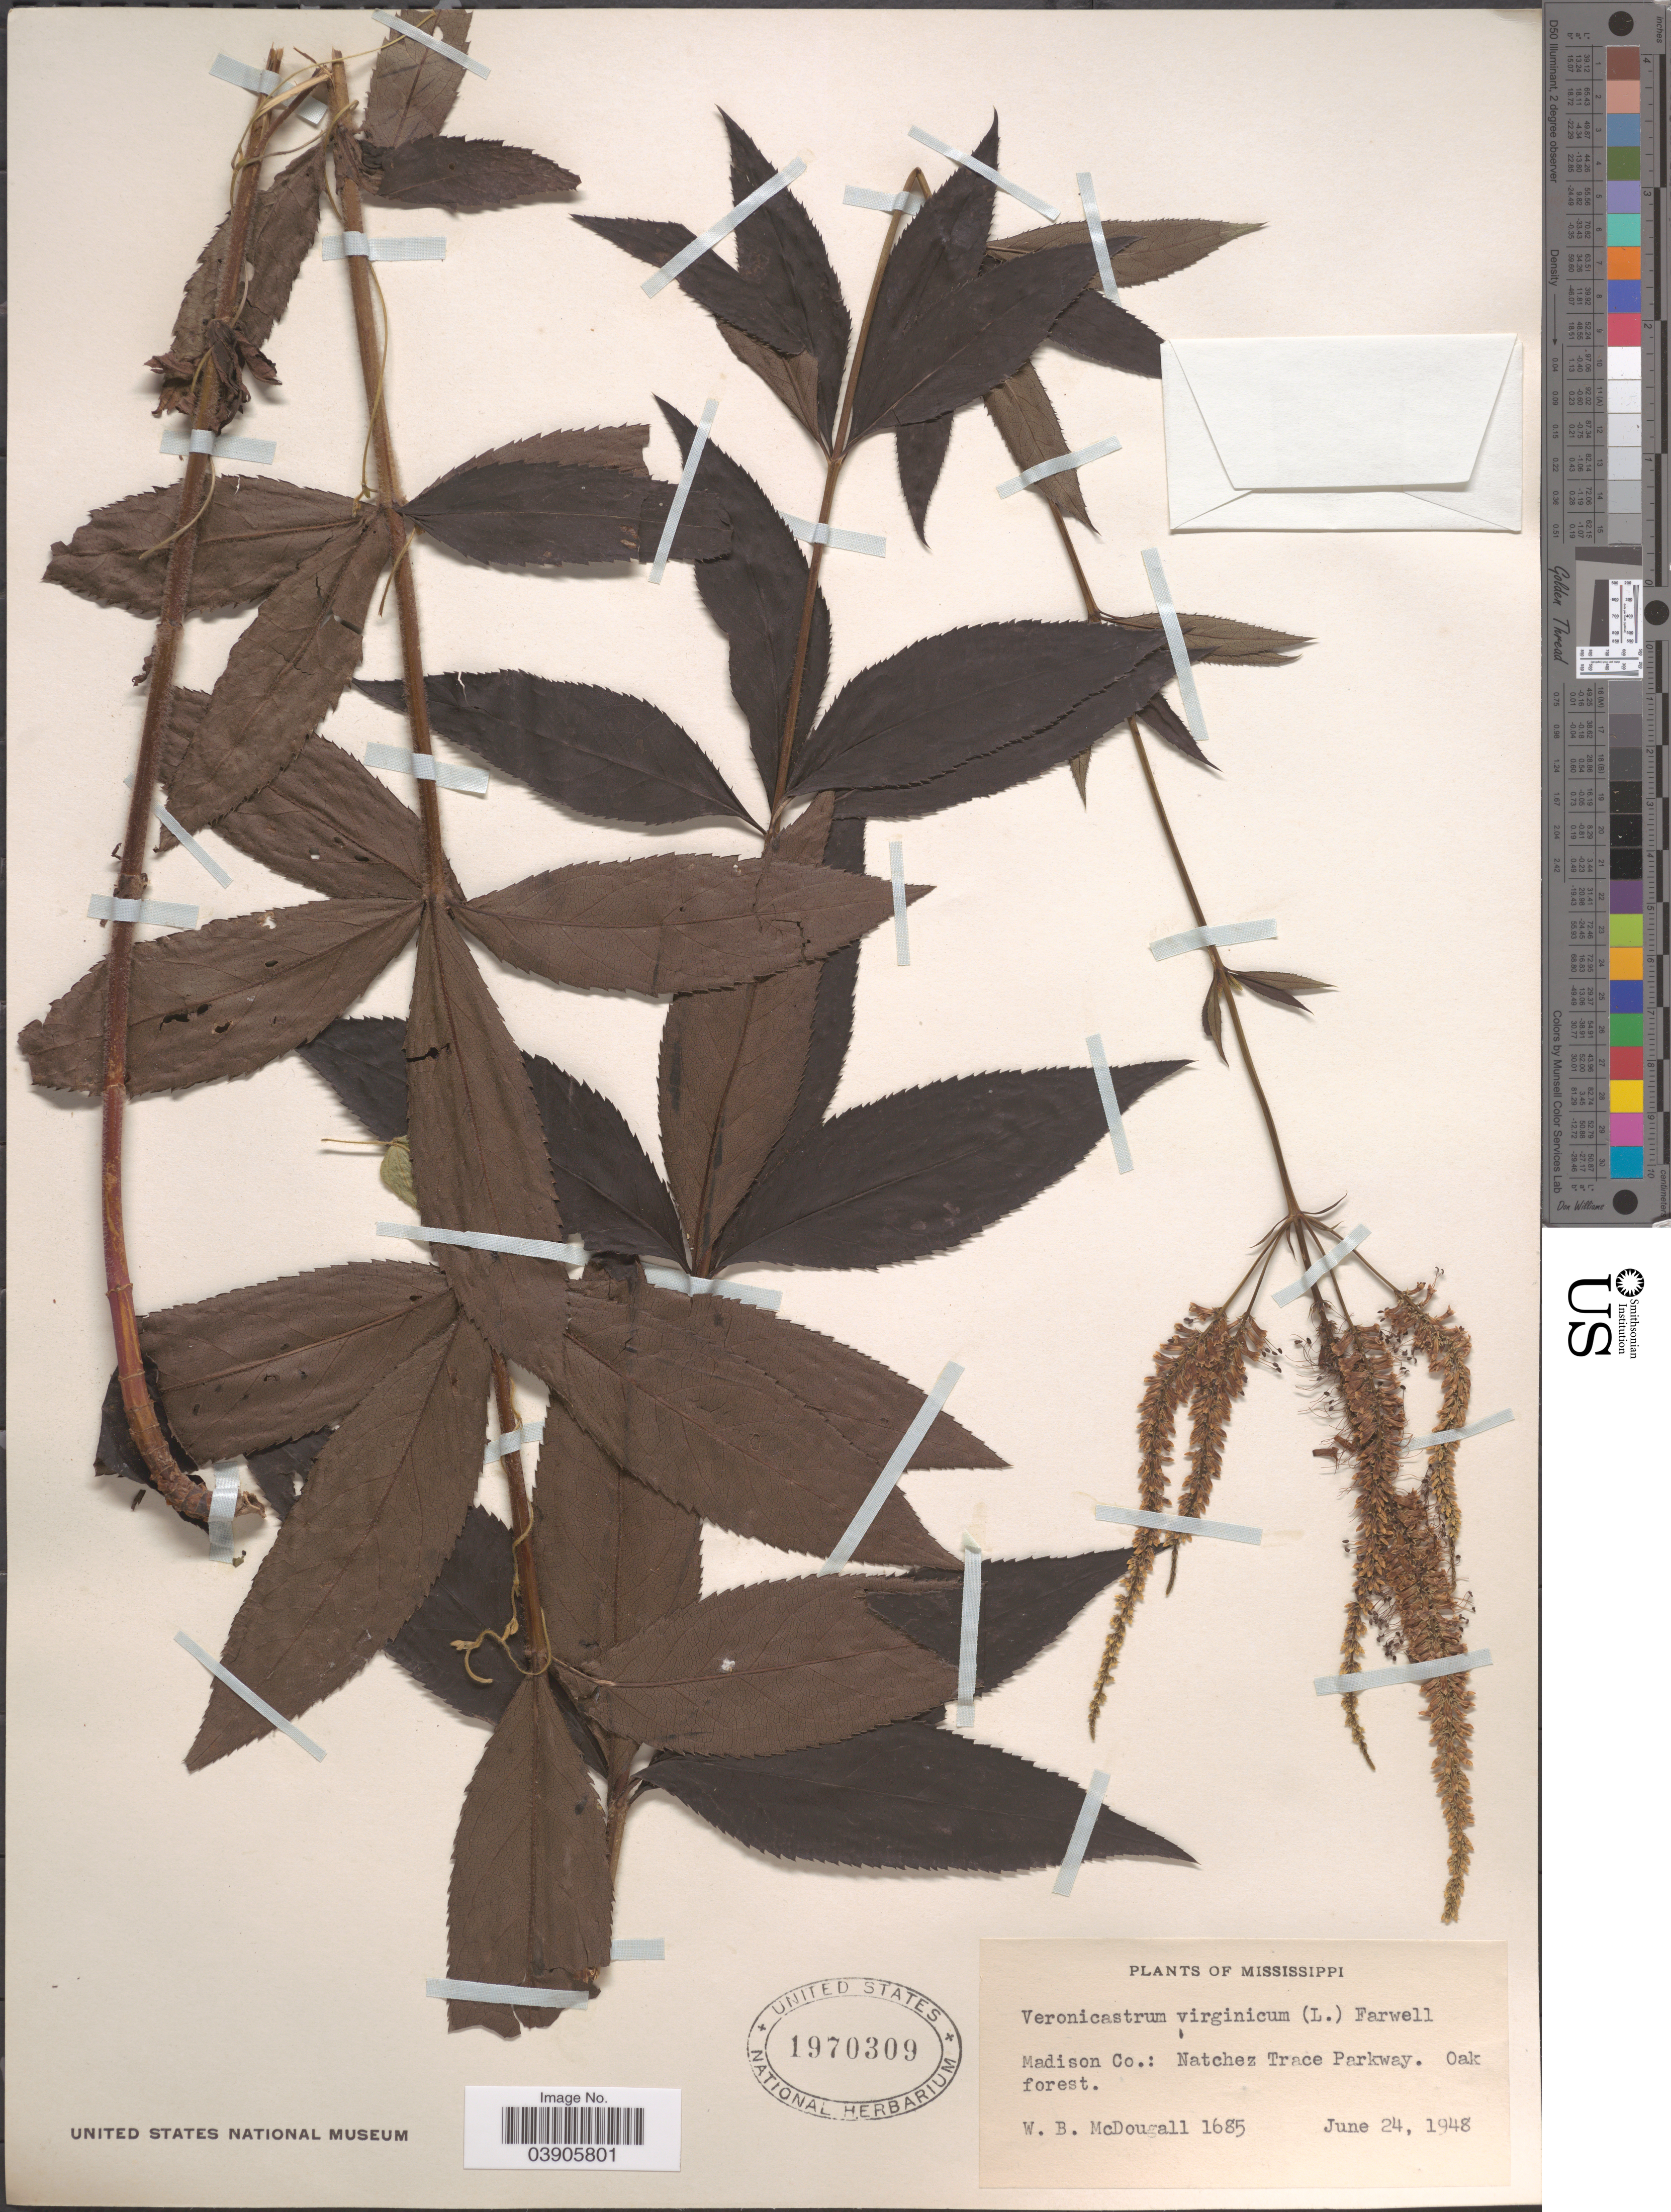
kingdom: Plantae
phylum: Tracheophyta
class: Magnoliopsida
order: Lamiales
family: Plantaginaceae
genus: Veronicastrum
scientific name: Veronicastrum virginicum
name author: (L.) Farw.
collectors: W. B. McDougall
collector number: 1685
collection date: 1948-06-24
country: United States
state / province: Mississippi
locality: Madison Co.: Natchez Trace Parkway. Oak forest.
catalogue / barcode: US 1970309